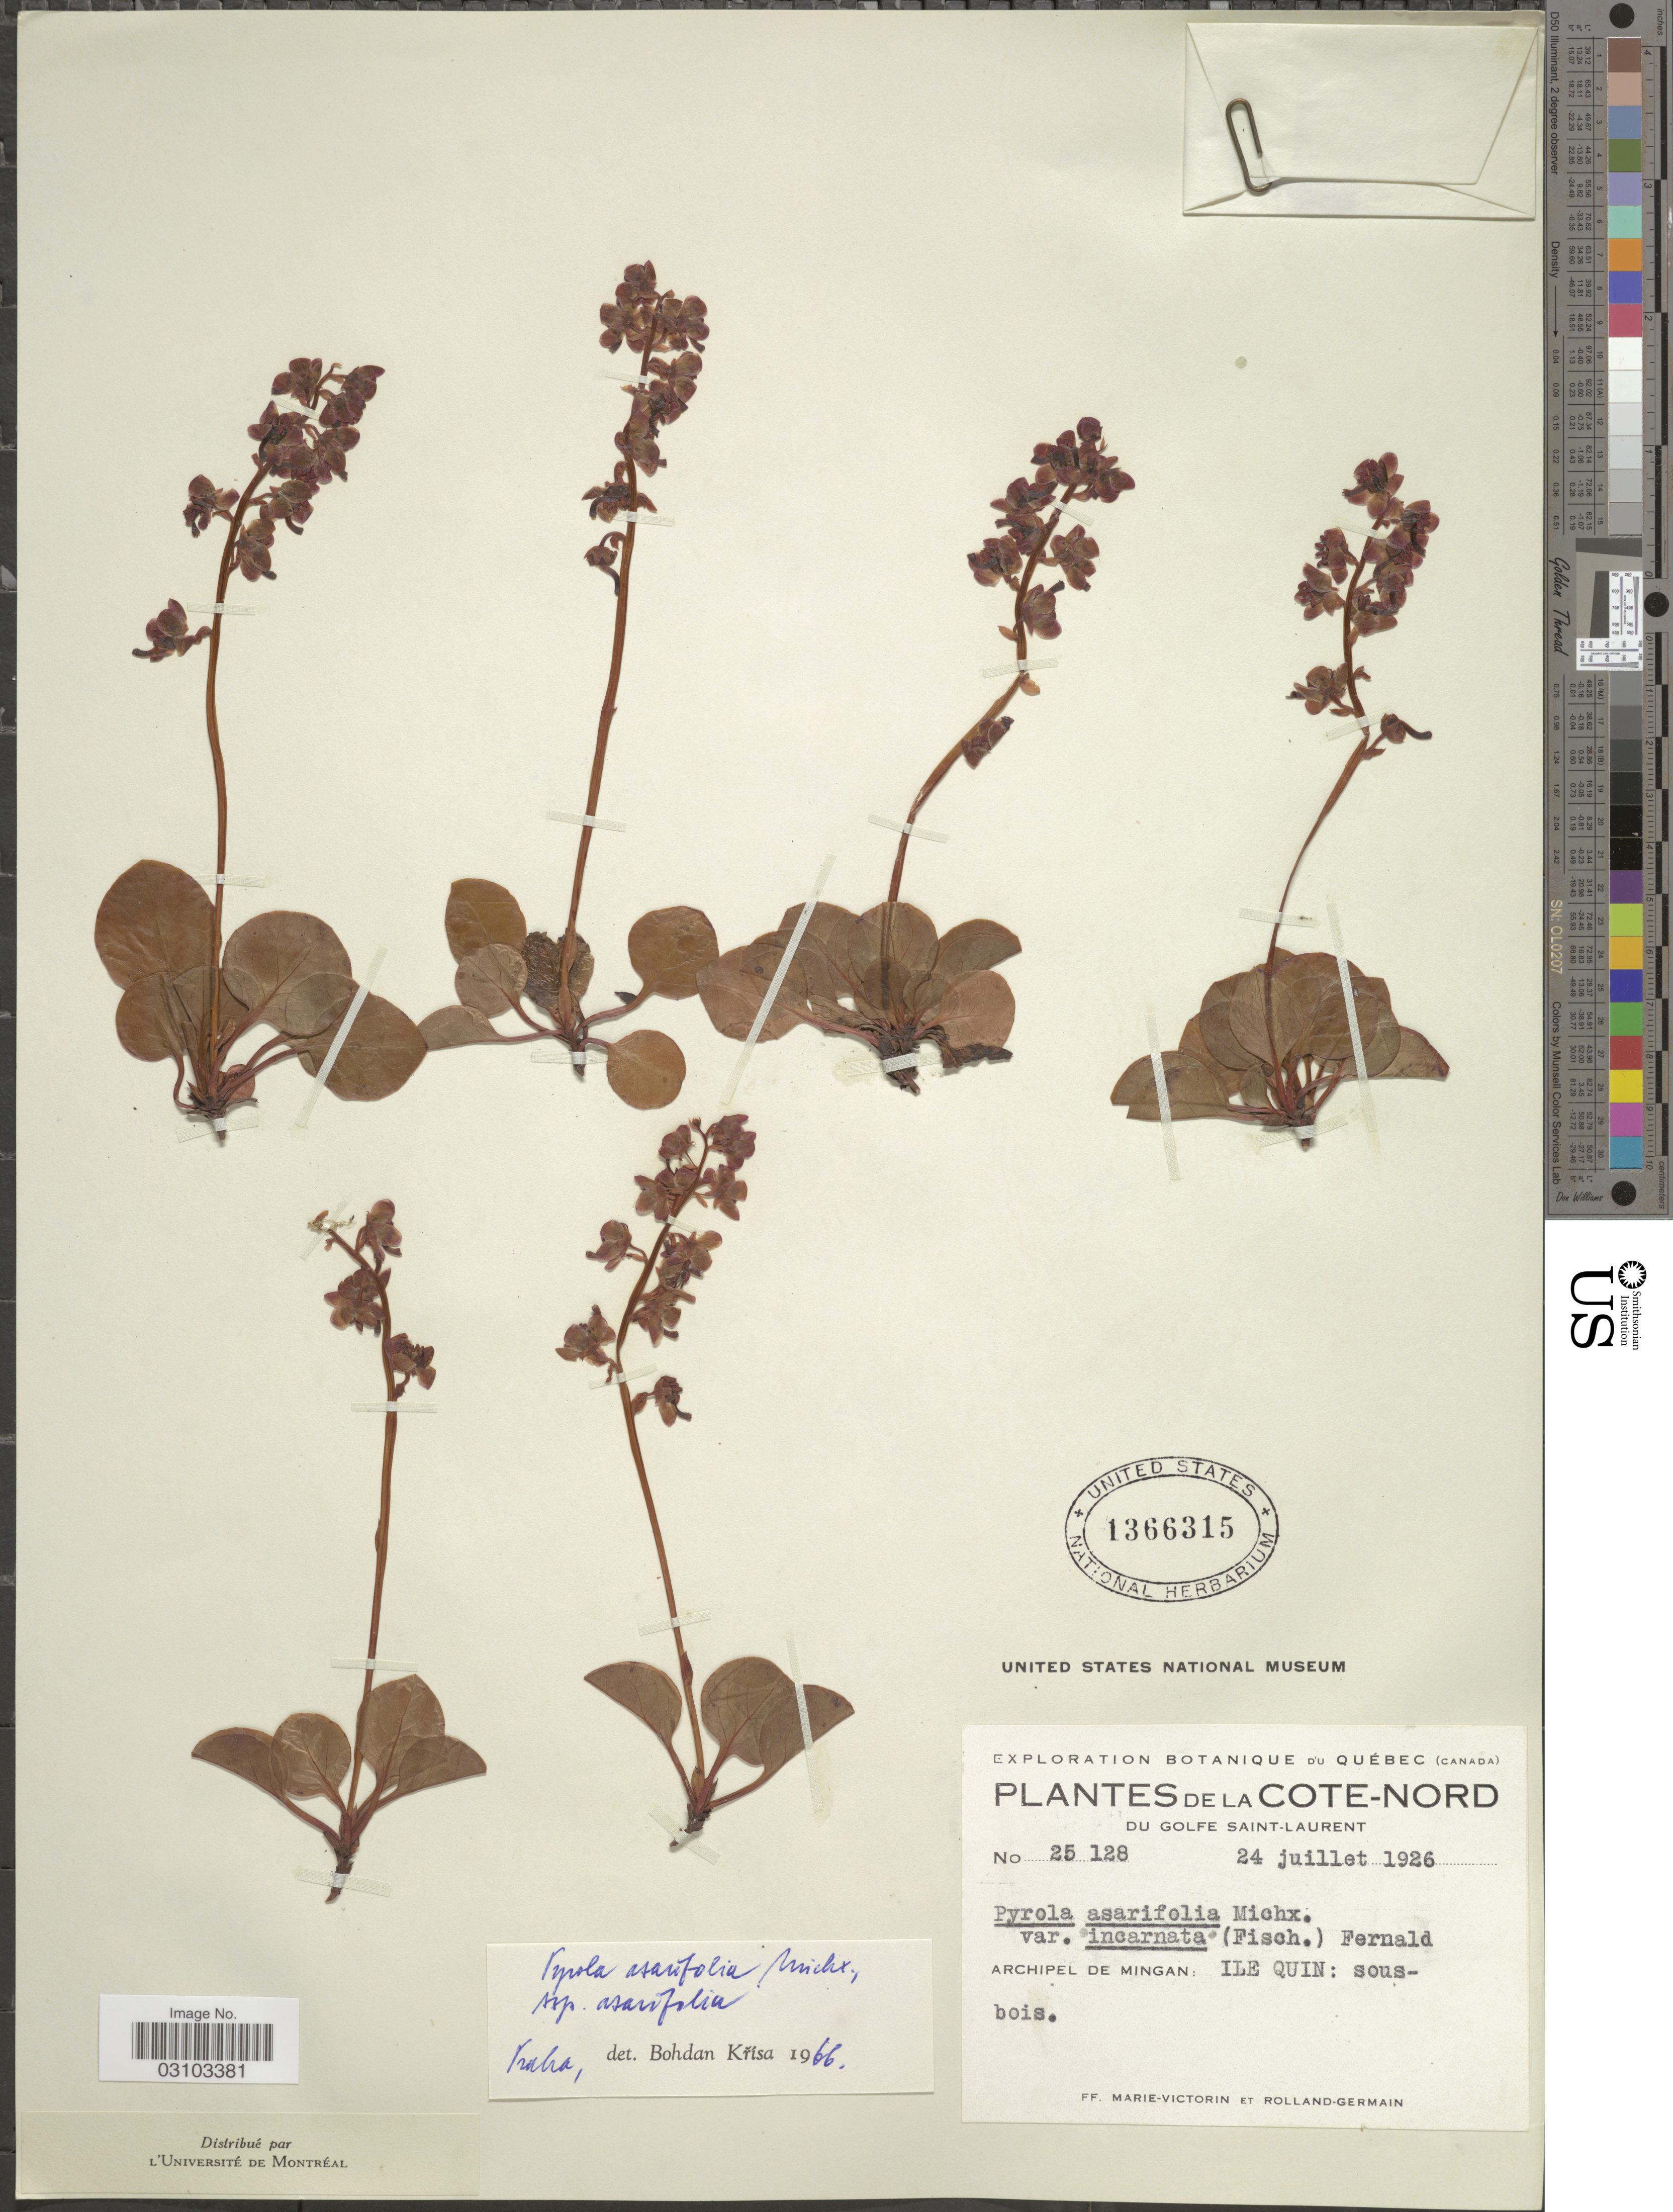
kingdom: Plantae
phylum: Tracheophyta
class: Magnoliopsida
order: Ericales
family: Ericaceae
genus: Pyrola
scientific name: Pyrola asarifolia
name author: Michx.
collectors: F. Marie-Victorin & Rolland-Germain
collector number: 25128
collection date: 1926-07-24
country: Canada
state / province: Quebec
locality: De la Cote-Nord, Du Golfe Saint-Laurent, Archipel de Mingan: Ile Quin: sous-bois.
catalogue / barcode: US 1366315